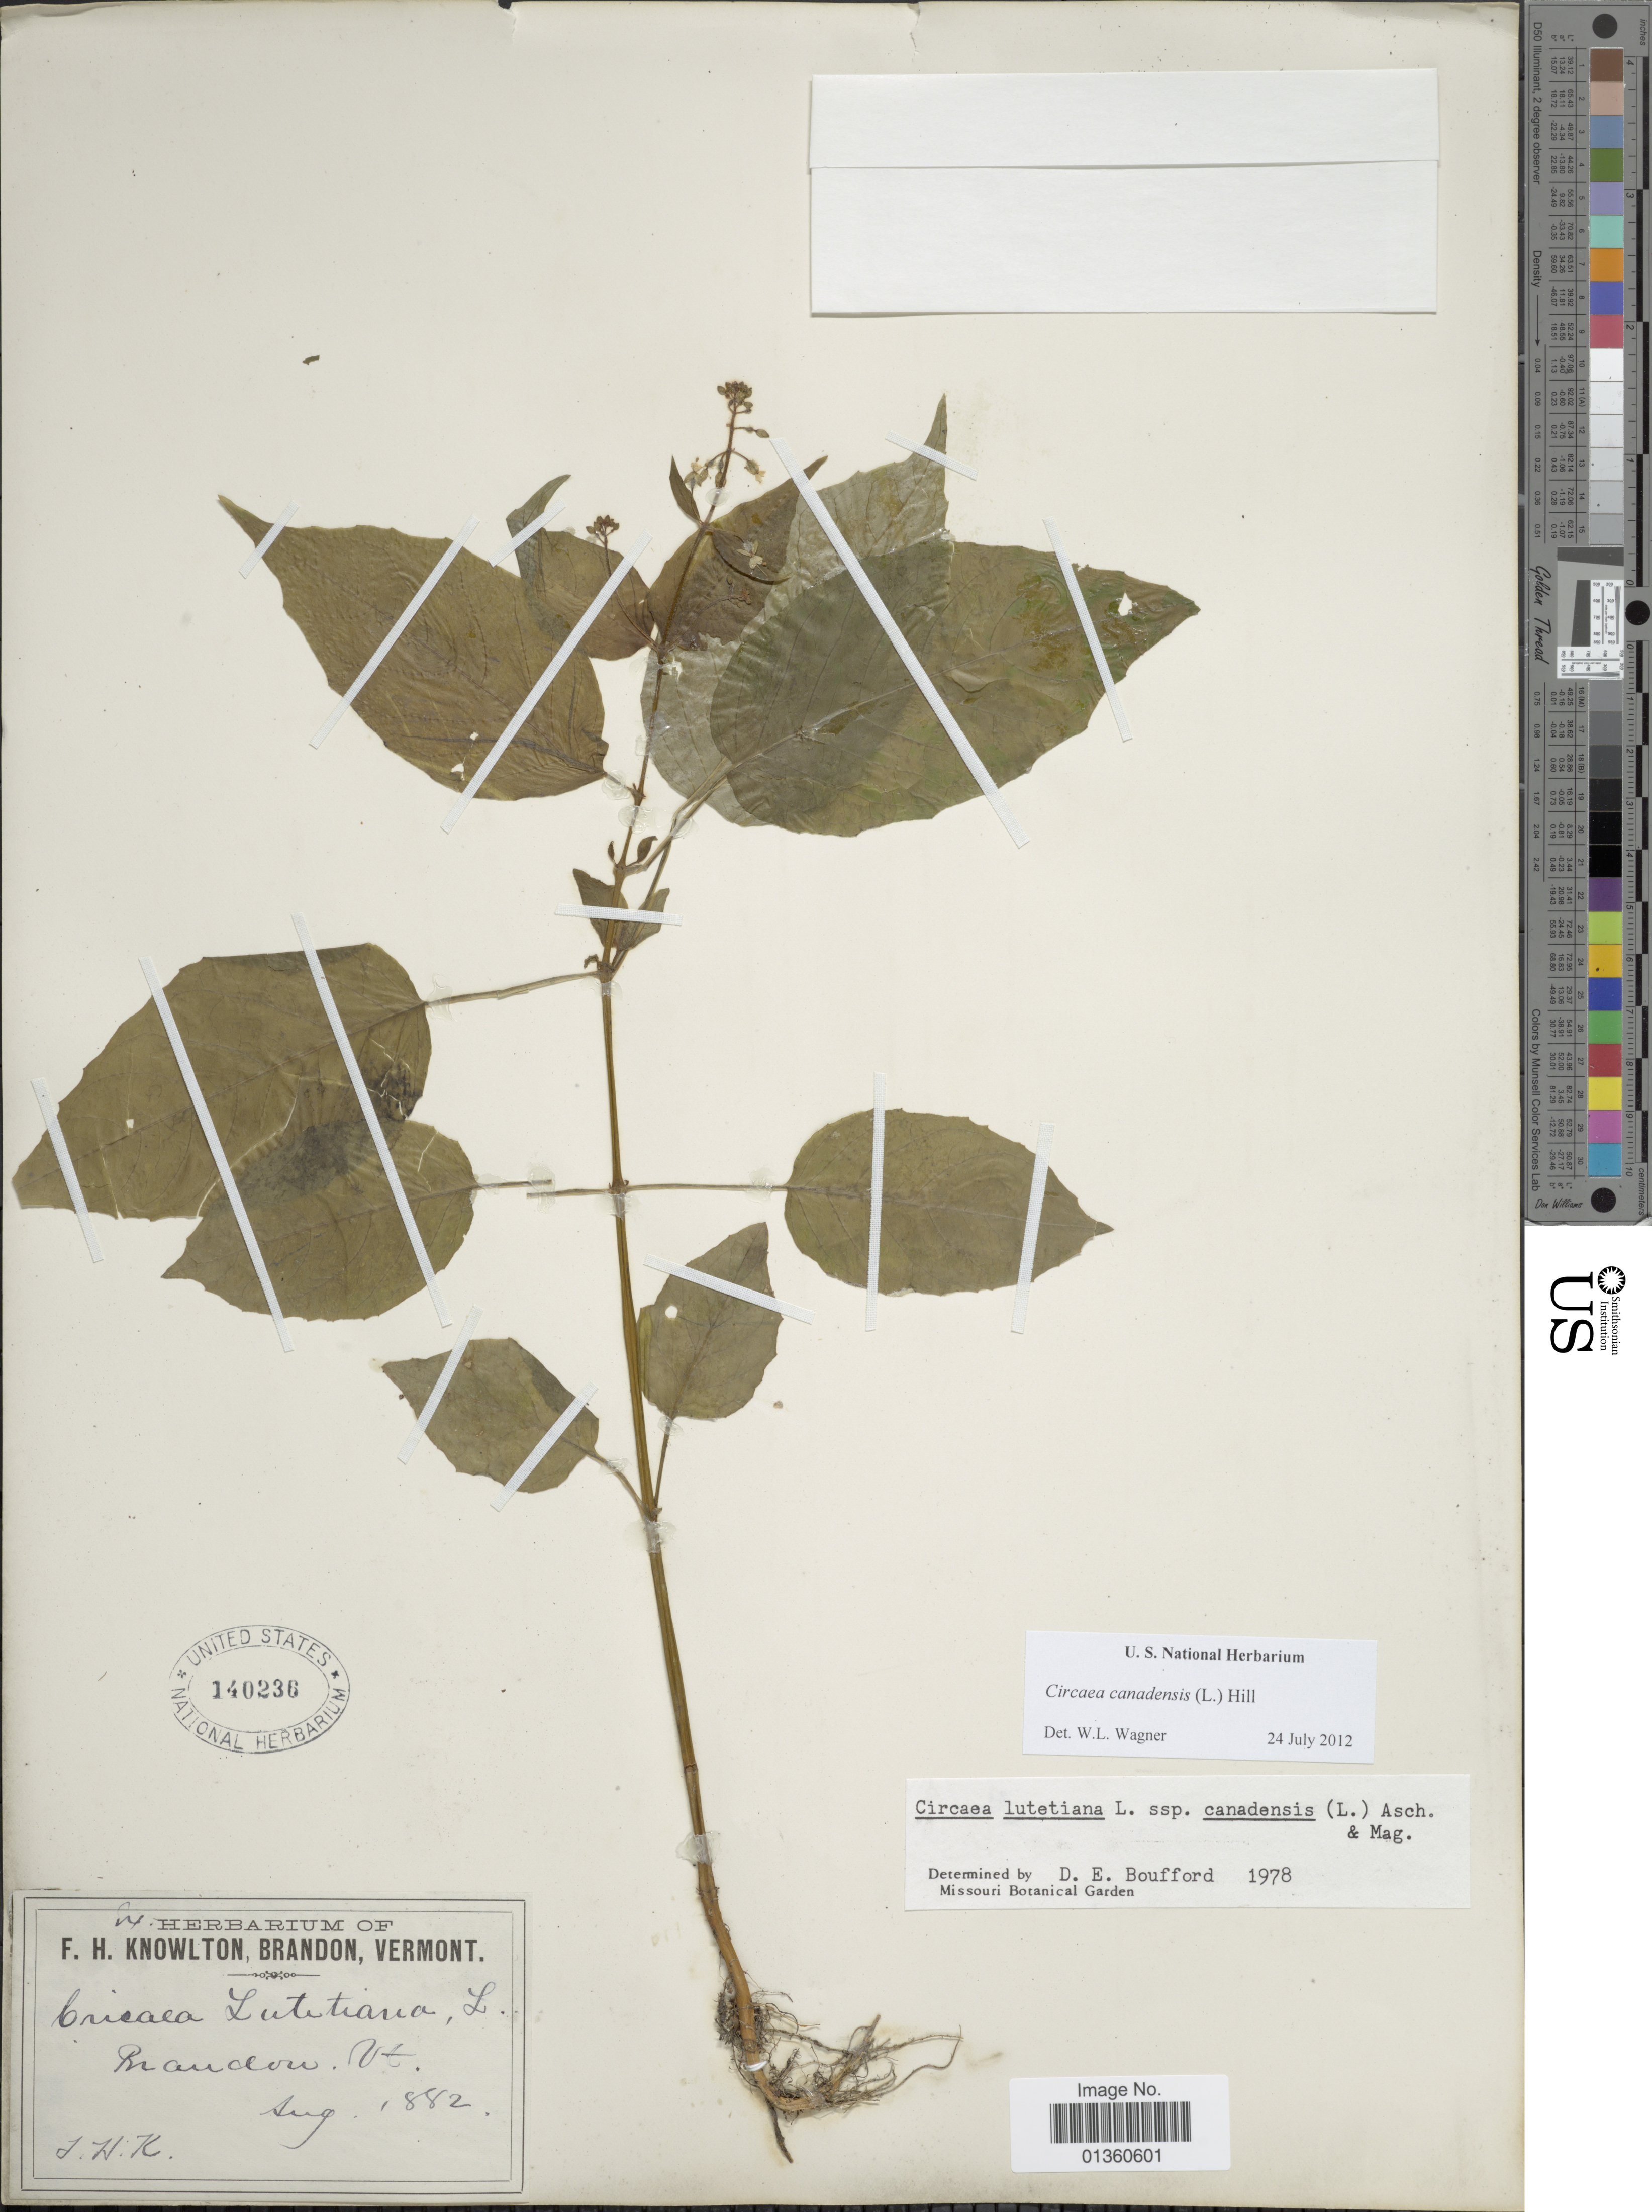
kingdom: Plantae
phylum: Tracheophyta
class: Magnoliopsida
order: Myrtales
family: Onagraceae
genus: Circaea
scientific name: Circaea canadensis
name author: (L.) Hill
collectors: F. H. Knowlton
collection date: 1882-08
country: United States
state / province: Vermont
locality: Brandon, Vt.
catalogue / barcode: US 140236